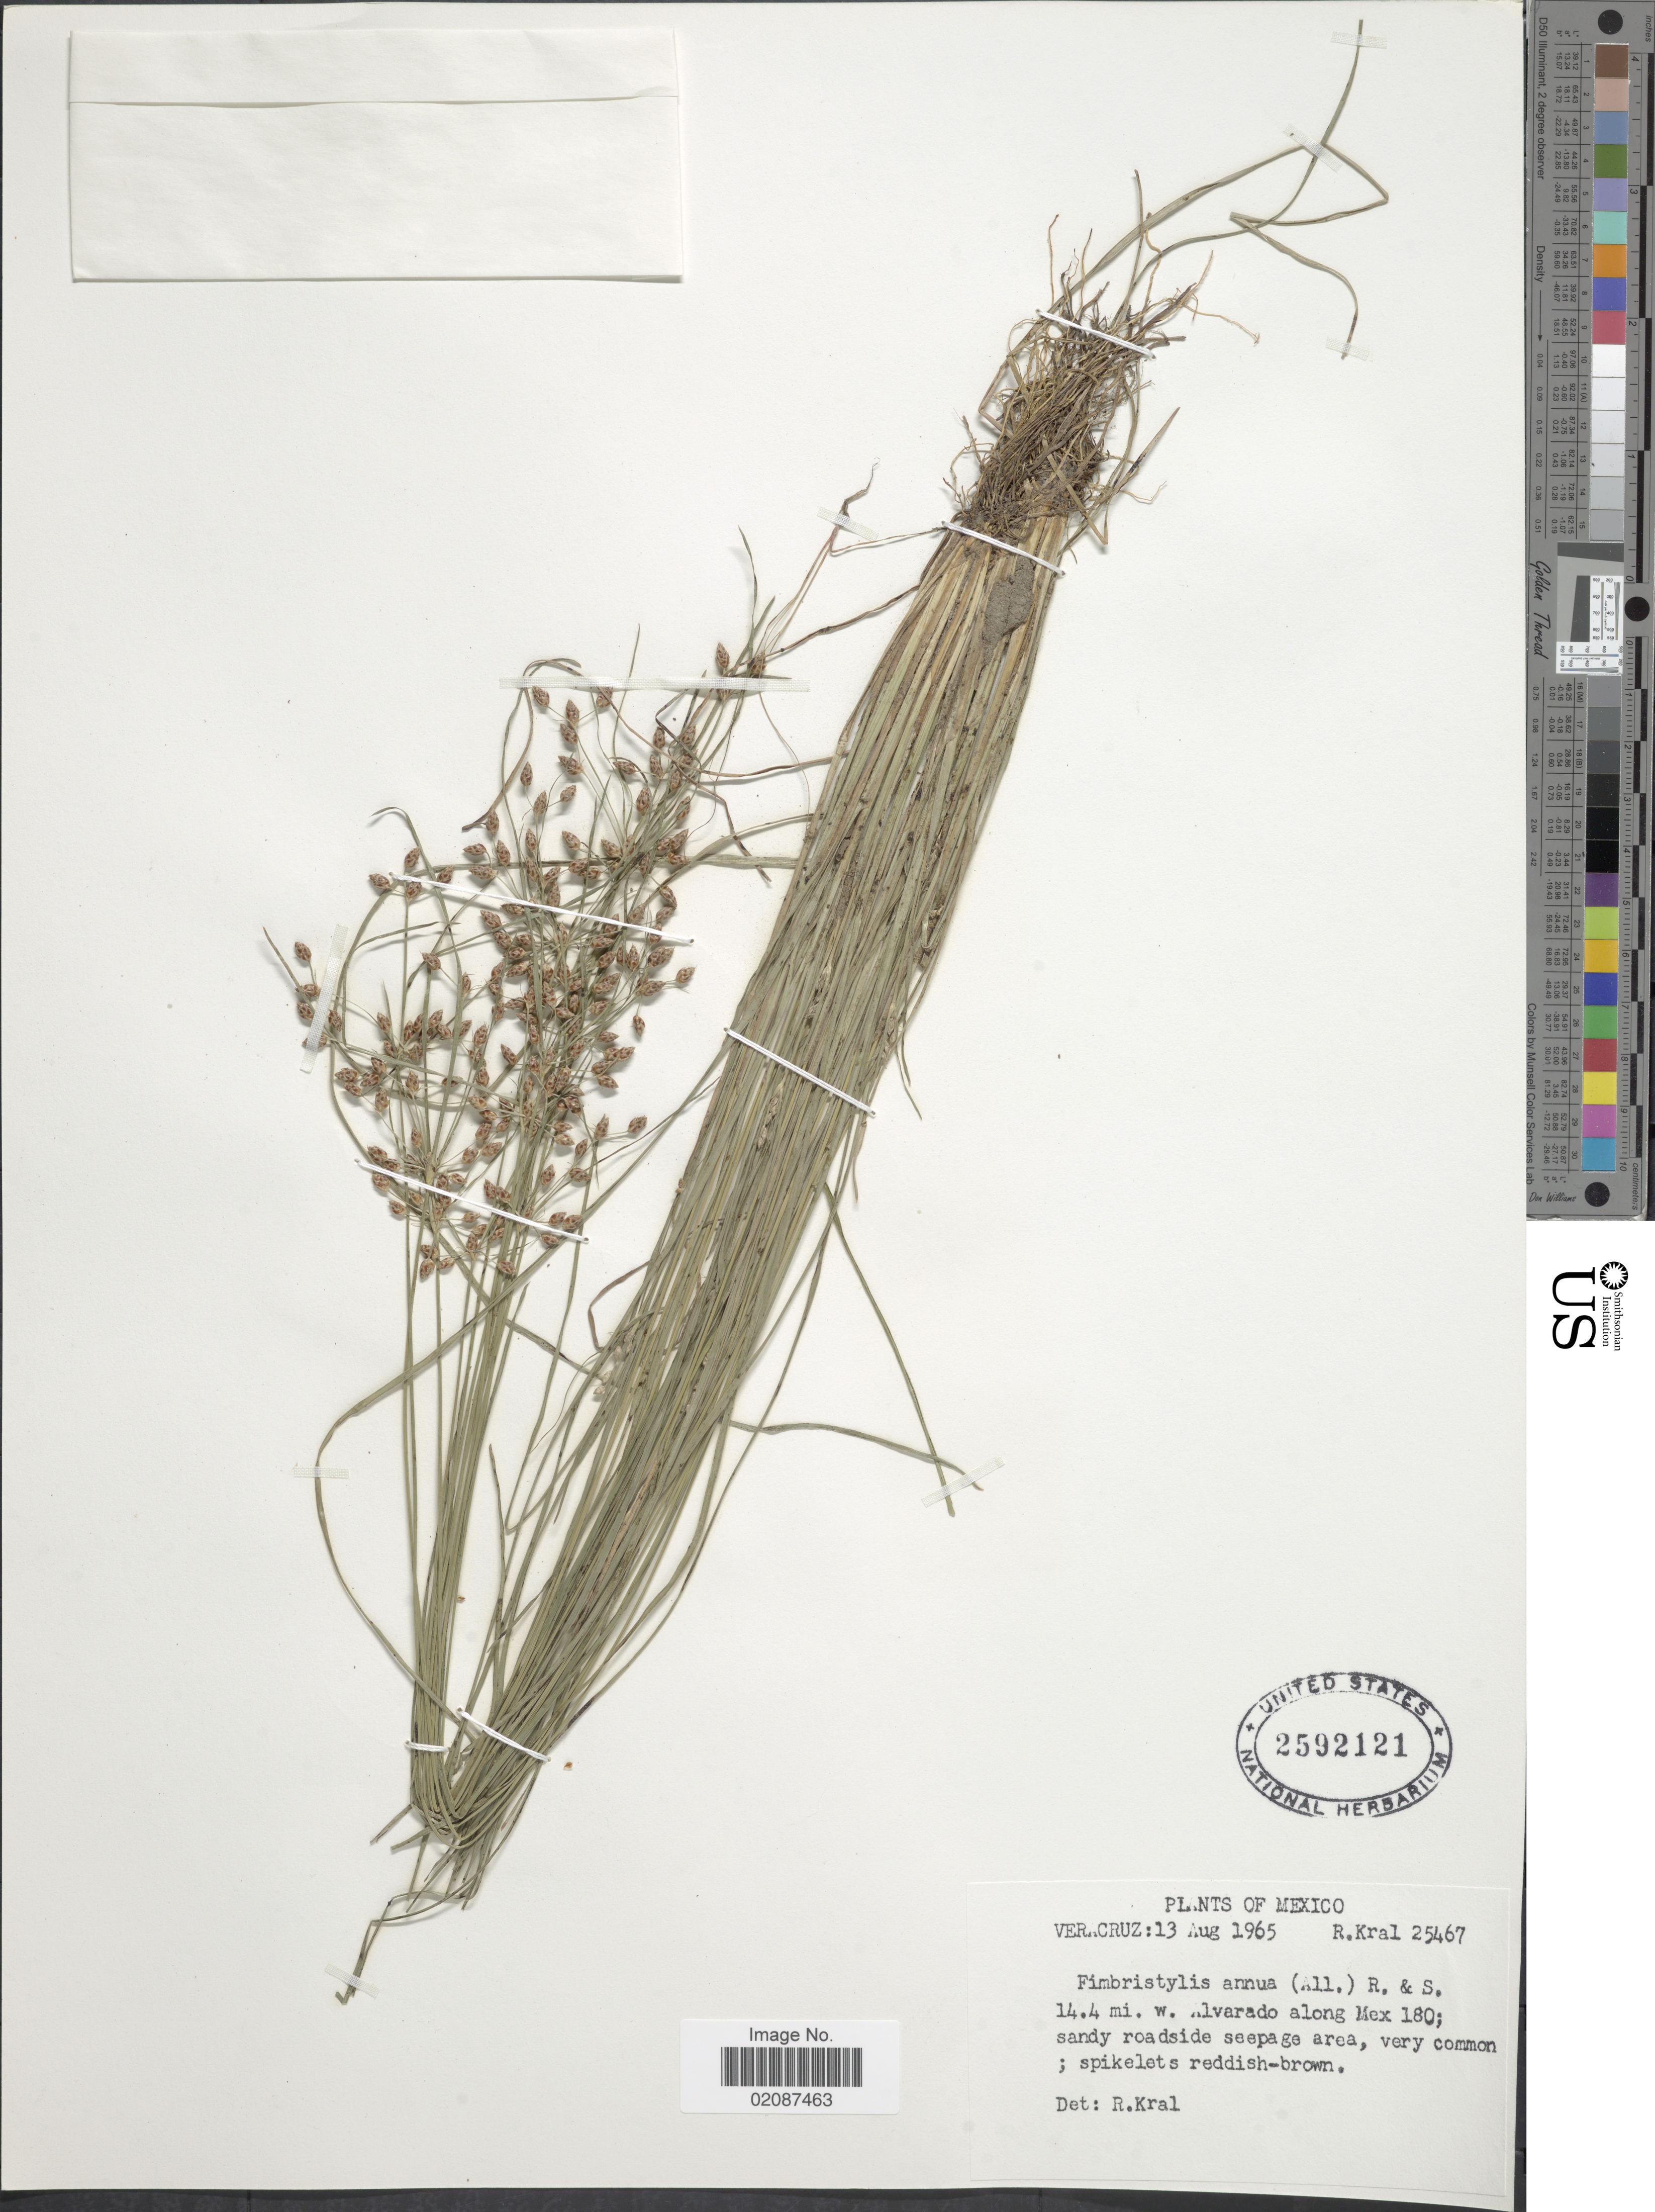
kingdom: Plantae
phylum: Tracheophyta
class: Liliopsida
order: Poales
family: Cyperaceae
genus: Fimbristylis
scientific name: Fimbristylis annua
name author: (All.) Roem. & Schult.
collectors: R. Kral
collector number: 25467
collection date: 1965-08-13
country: Mexico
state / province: Veracruz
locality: Veracruz, 14.4 mi. w. Alavarado along Mex 180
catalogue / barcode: US 2592121